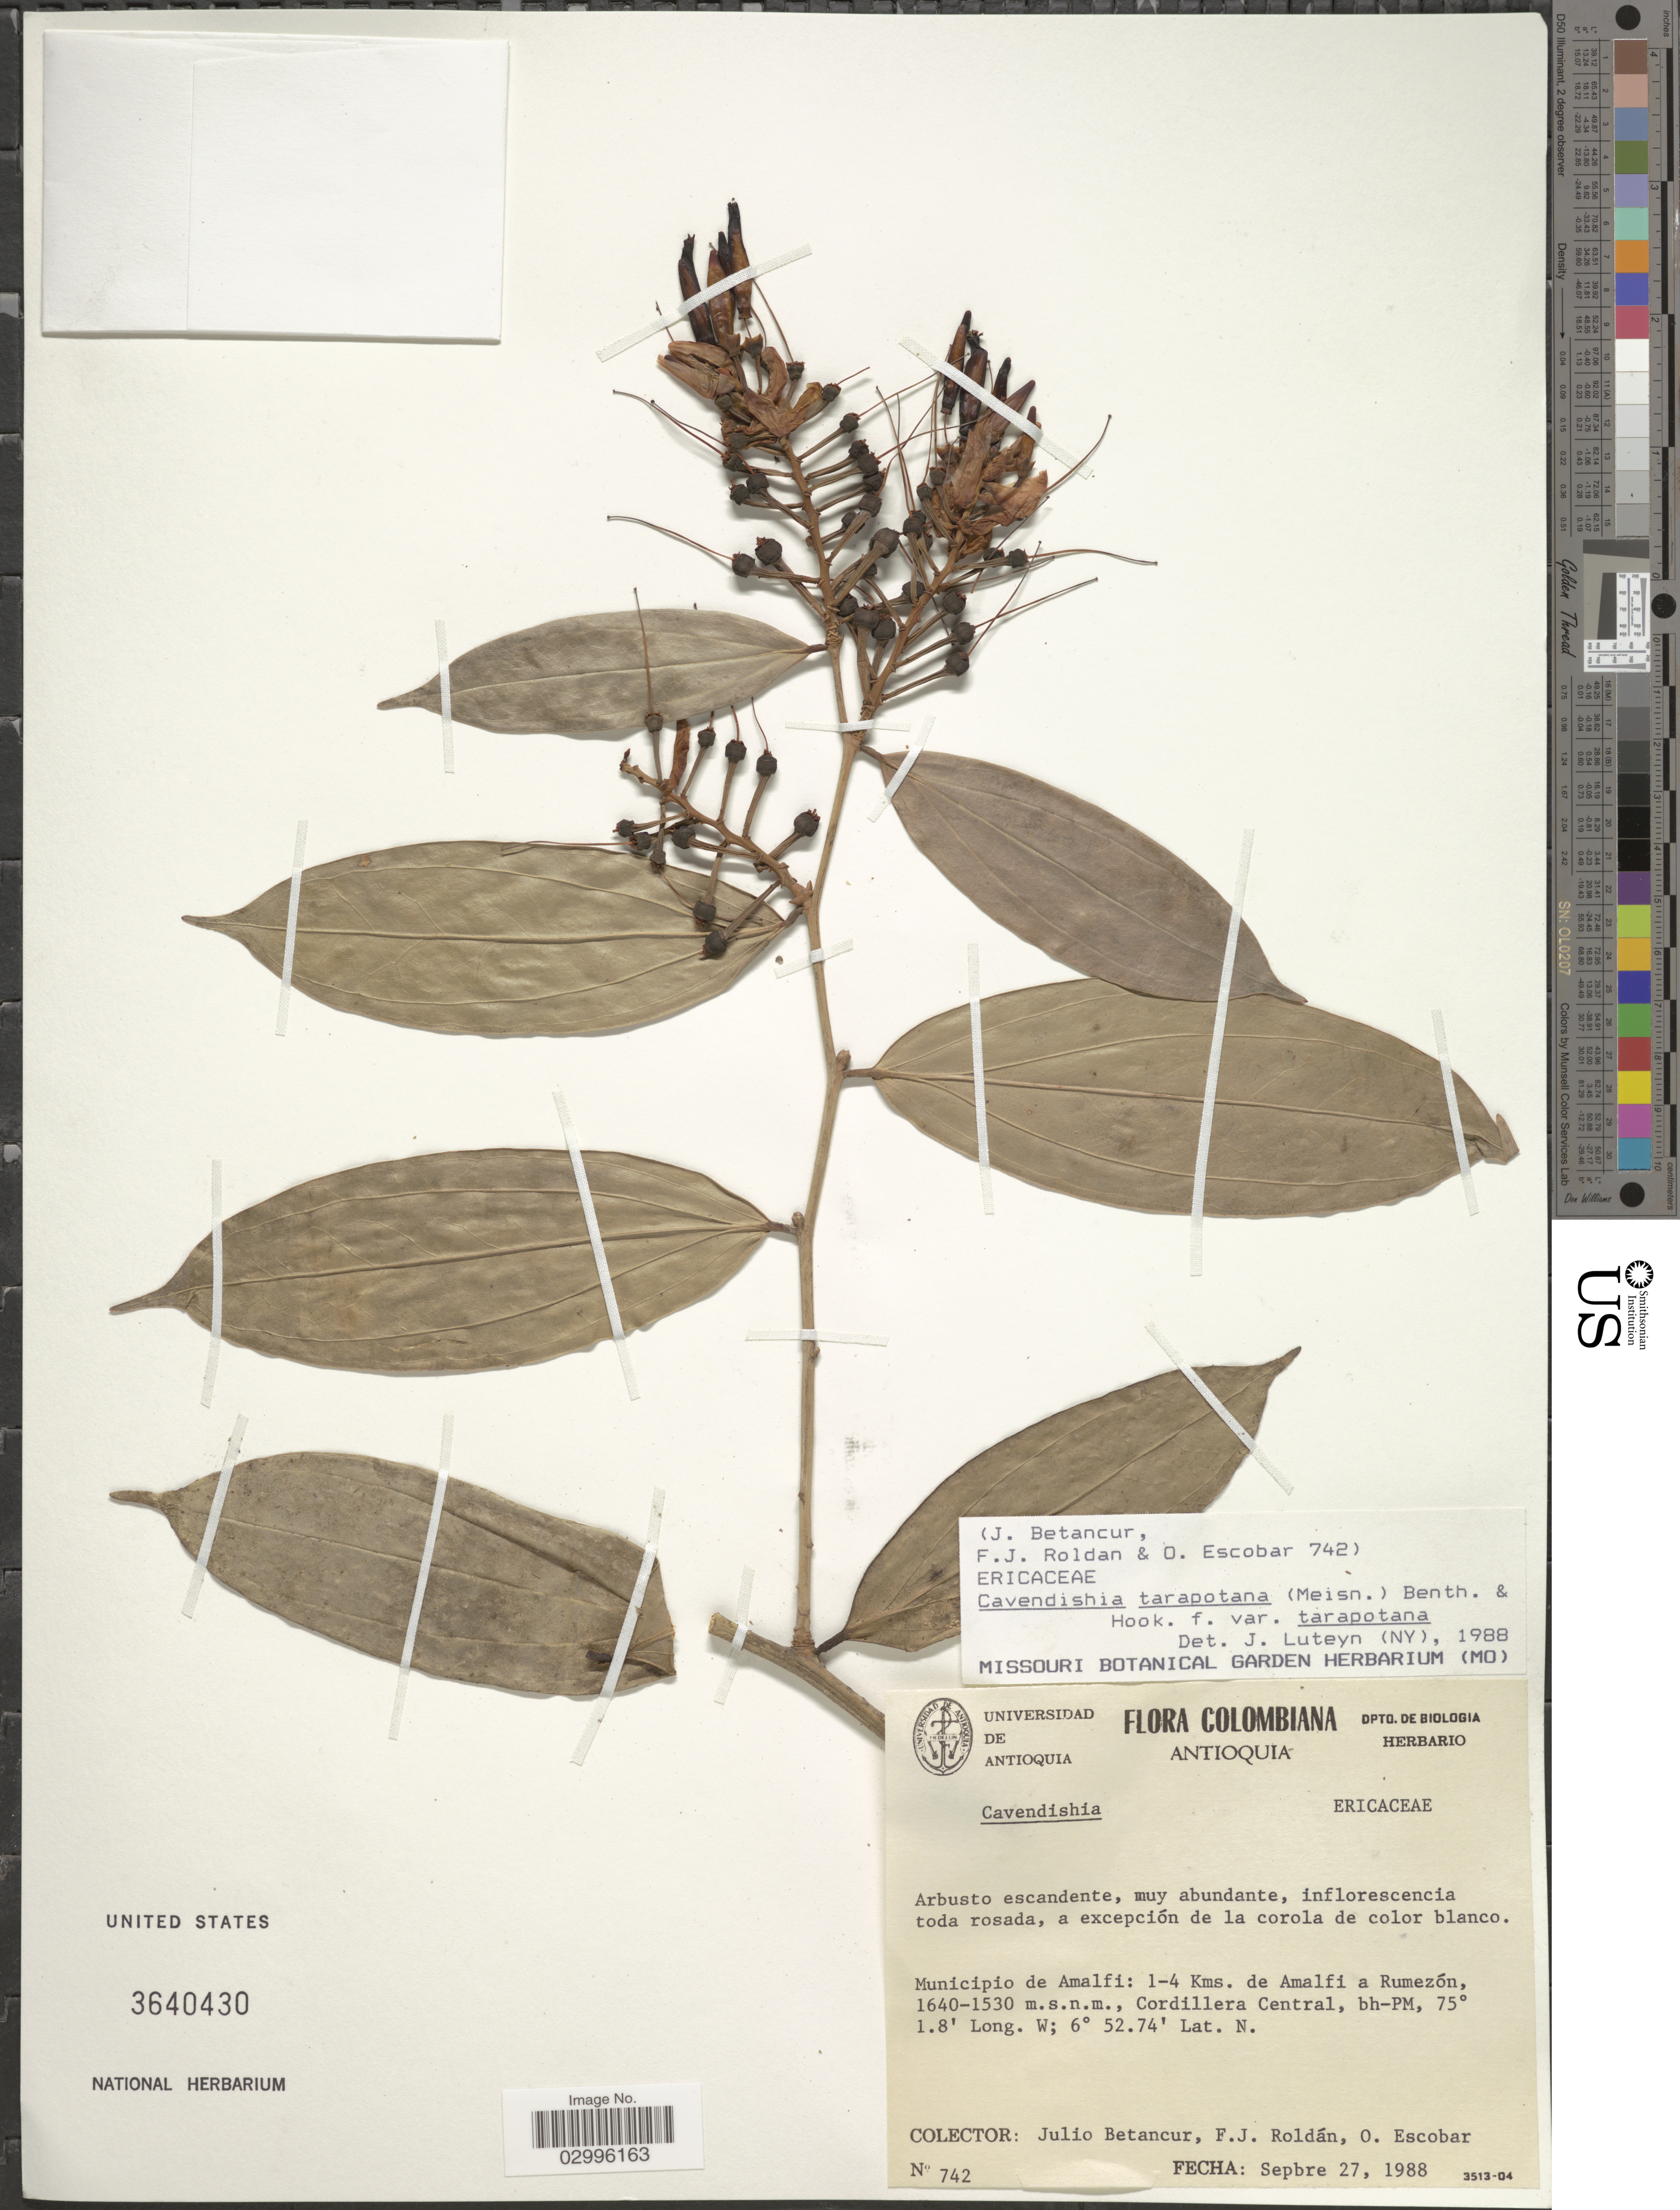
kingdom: Plantae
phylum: Tracheophyta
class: Magnoliopsida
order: Ericales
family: Ericaceae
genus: Cavendishia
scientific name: Cavendishia tarapotana var. tarapotana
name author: (Meisn.) Benth. & Hook.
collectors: J. Betancur, F. J. Roldán & O. Escobar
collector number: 742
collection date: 1988-09-27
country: Colombia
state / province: Antioquia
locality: Municipio de Amalfi: 1-4 Kms. de Amalfi a Rumezón. Cordillera Central, nh-PM.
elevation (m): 1530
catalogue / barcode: US 3640430